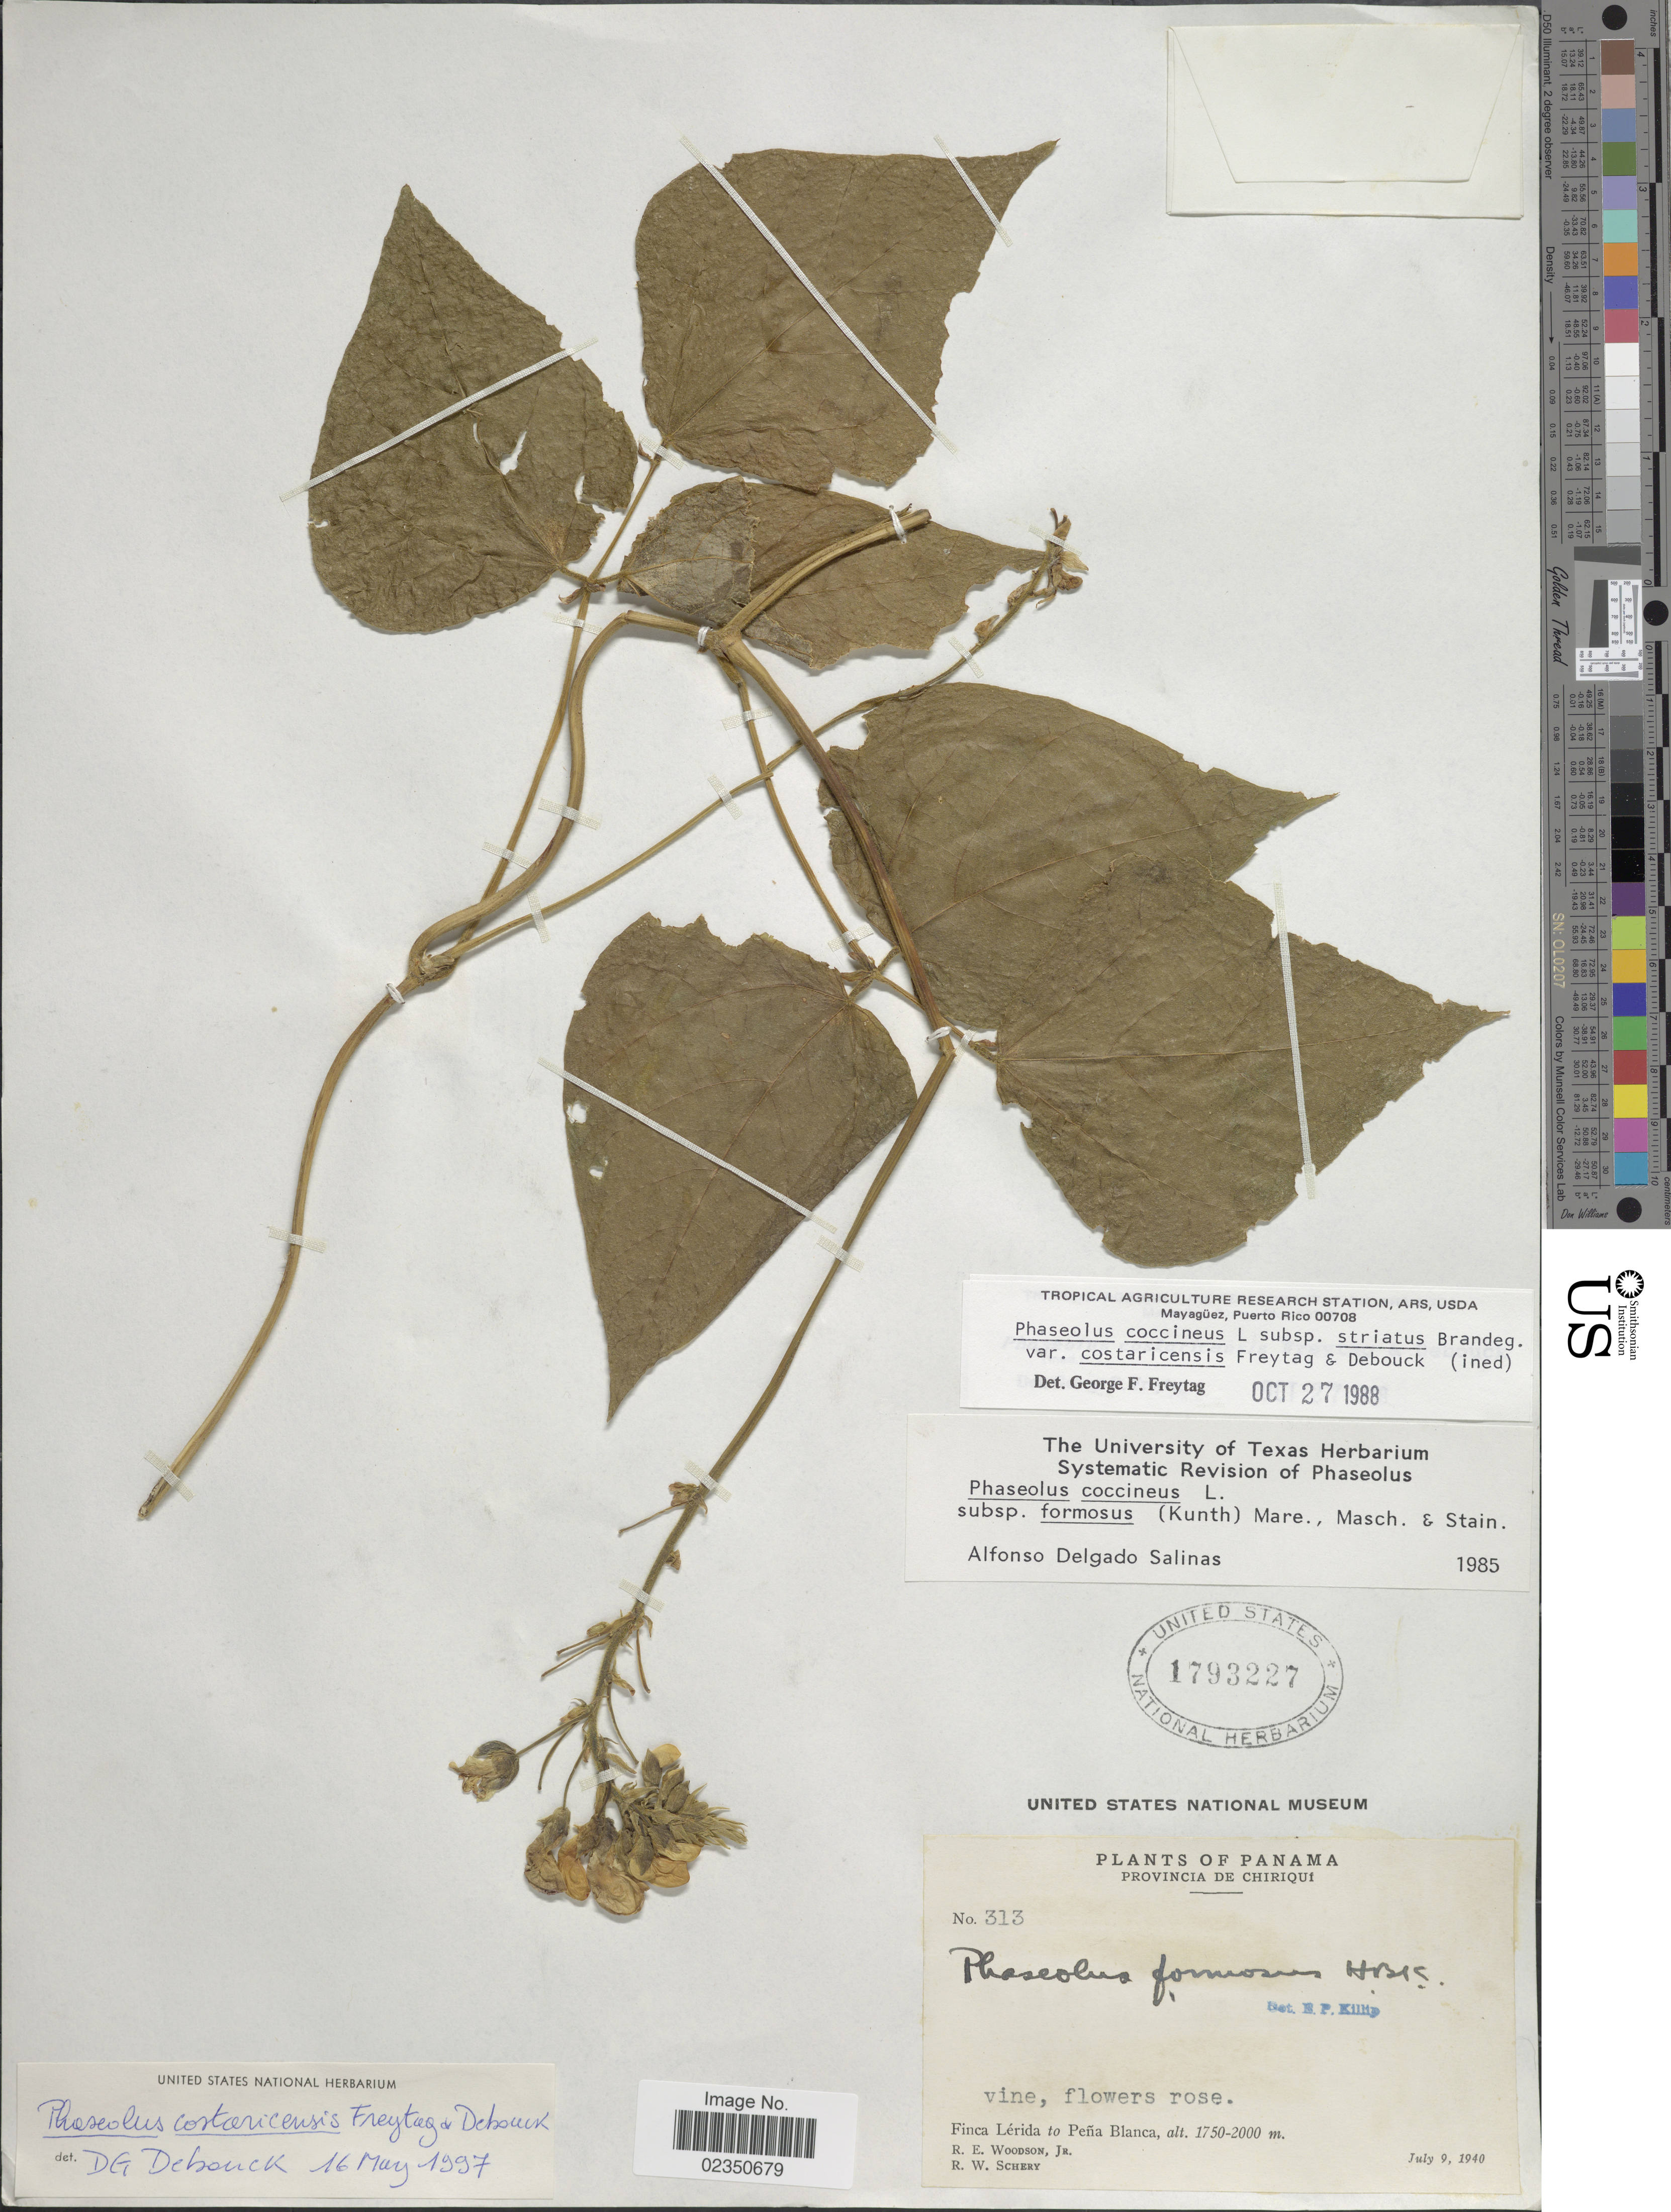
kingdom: Plantae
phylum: Tracheophyta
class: Magnoliopsida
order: Fabales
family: Fabaceae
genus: Phaseolus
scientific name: Phaseolus costaricensis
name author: Freytag & Debouck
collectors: R. E. Woodson & R. W. Schery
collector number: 313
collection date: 1940-07-09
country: Panama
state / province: Chiriqui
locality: Finca Lerida to Pena Blanca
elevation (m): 1750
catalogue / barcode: US 1793227